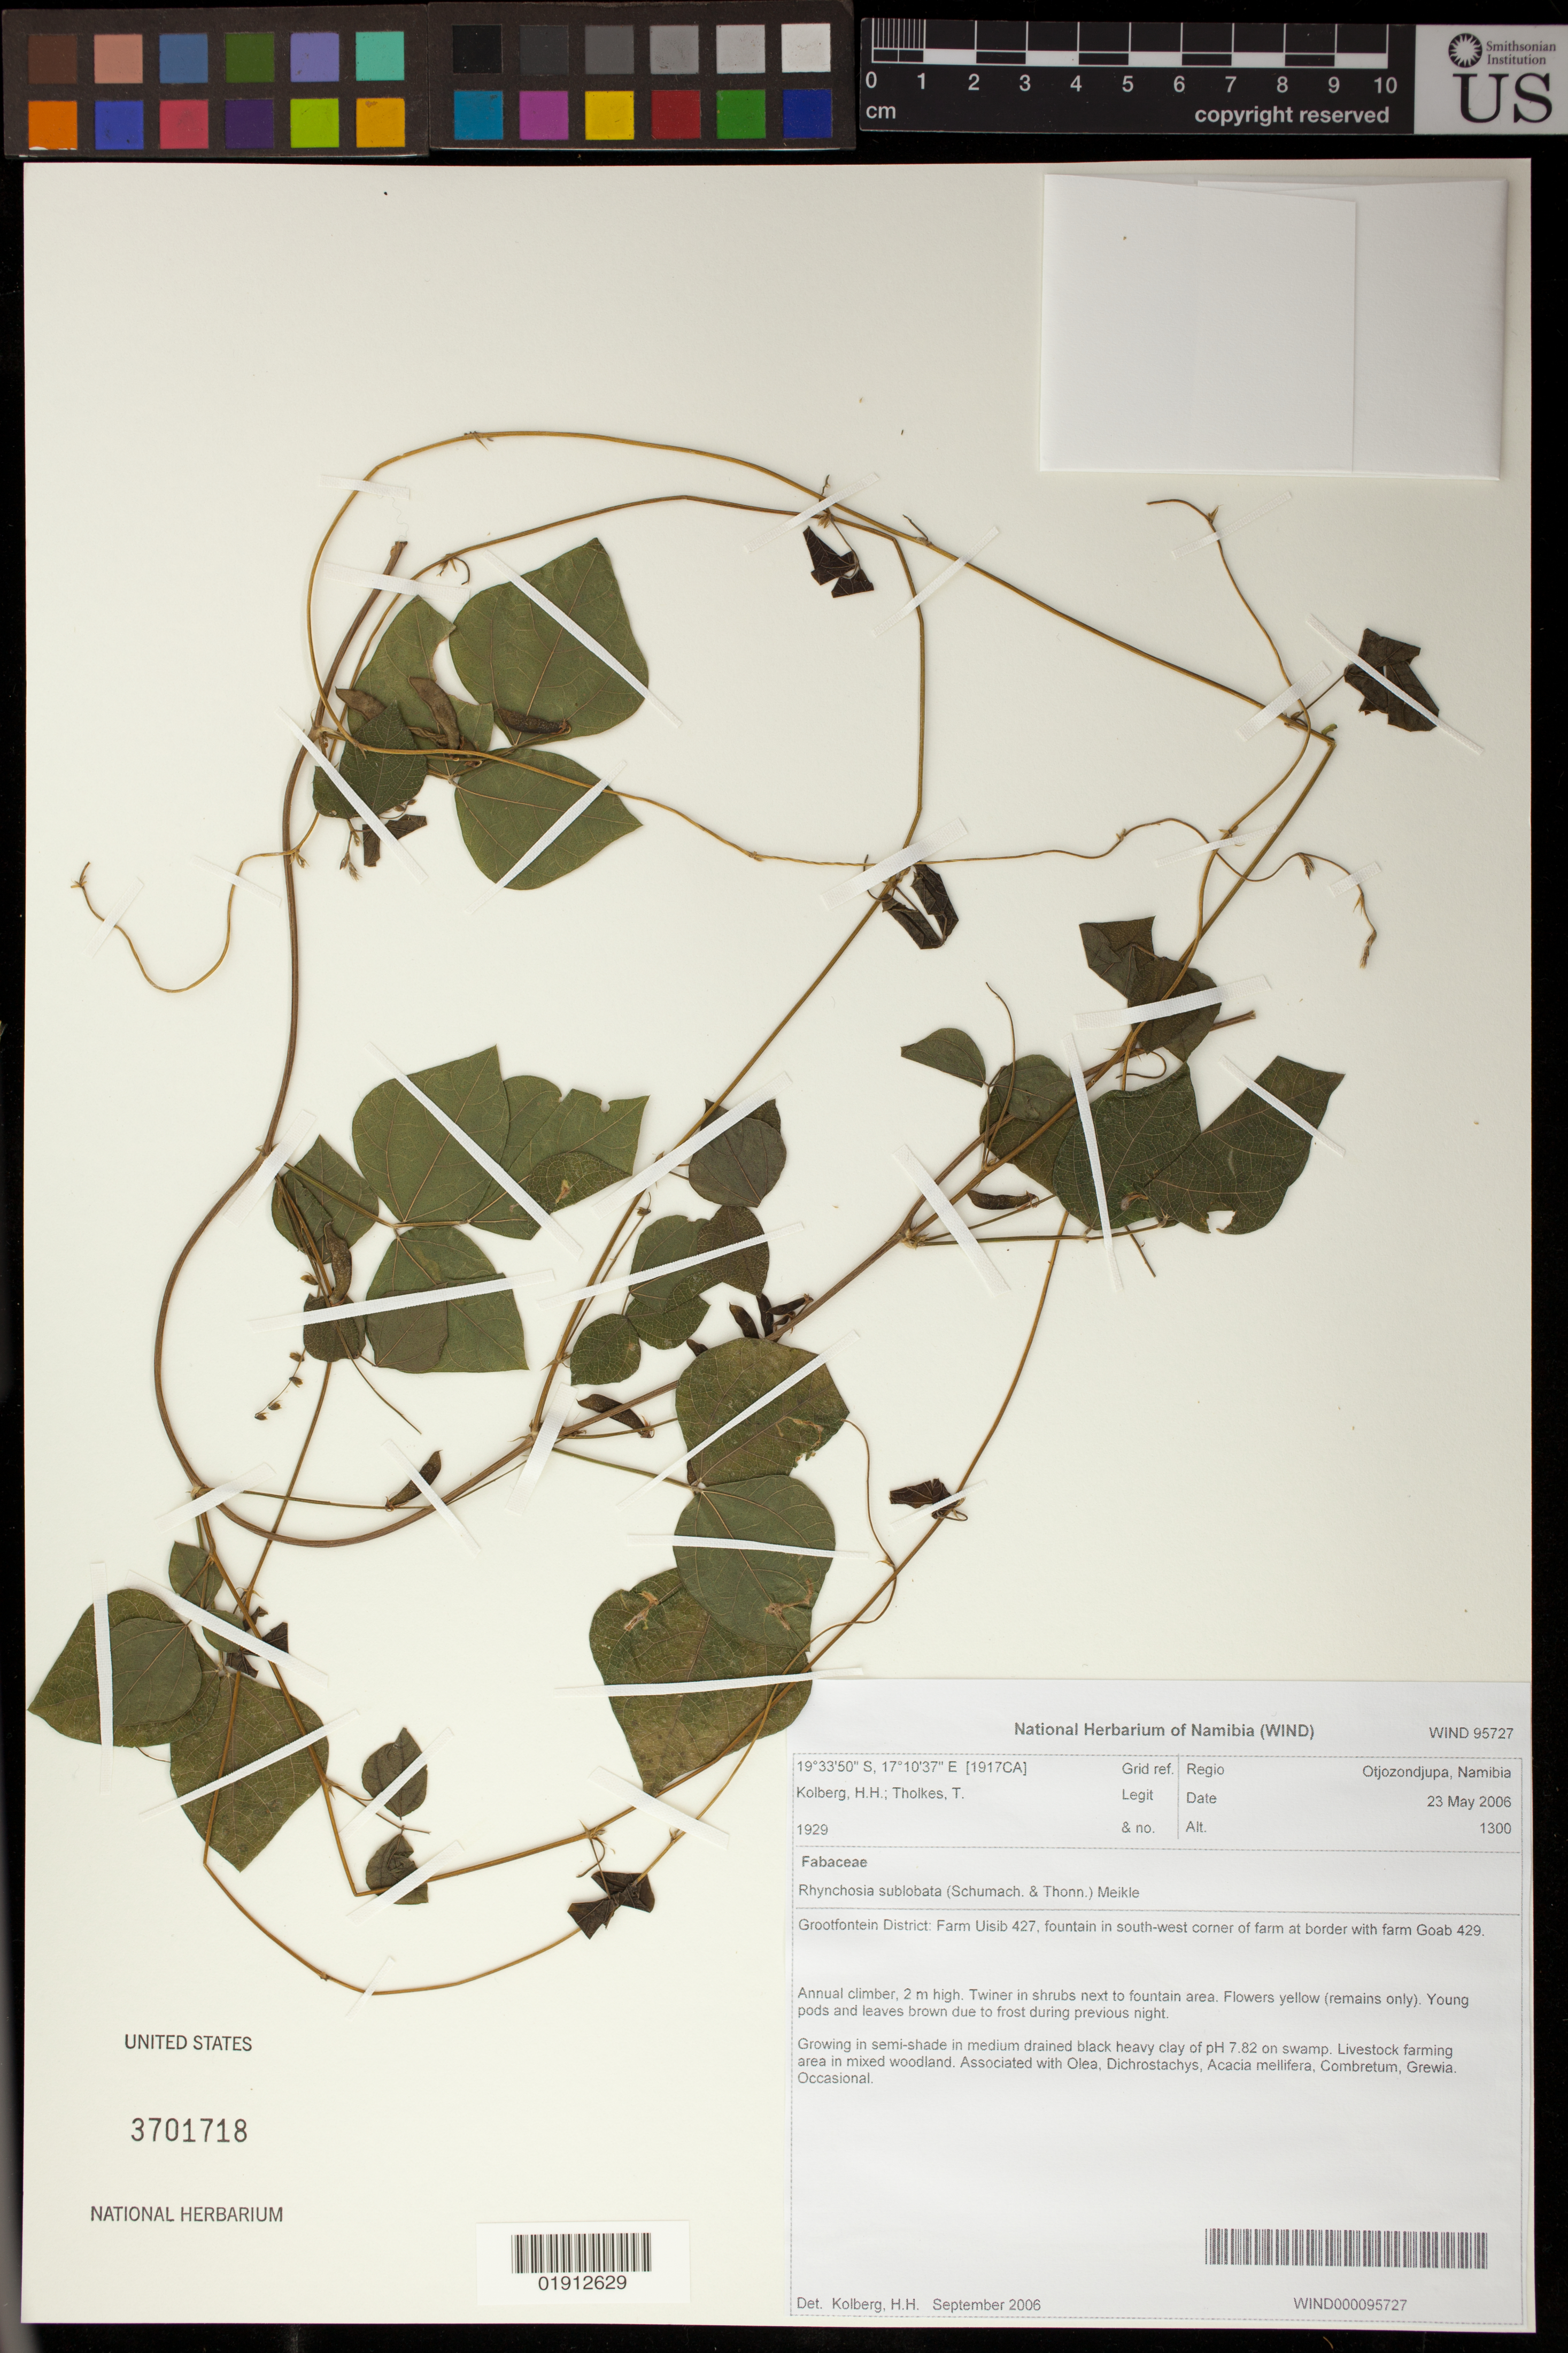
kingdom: Plantae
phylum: Tracheophyta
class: Magnoliopsida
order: Fabales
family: Fabaceae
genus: Rhynchosia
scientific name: Rhynchosia sublobata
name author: (Schumach.) Meikle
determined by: Kolberg, H. H.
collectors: H. H. Kolberg & T. Tholkes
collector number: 1929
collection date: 2006-05-23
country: Namibia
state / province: Otjozondjupa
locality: Grootfontein District: Farm Uisib 427, fountain in south-west corner of farm at border with farm Goab 429.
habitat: Growing in semi-shade in medium drained black heavy clay of pH 7.82 on swamp. Livestock farming area in mixed woodland.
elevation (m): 1300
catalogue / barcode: US 3701718